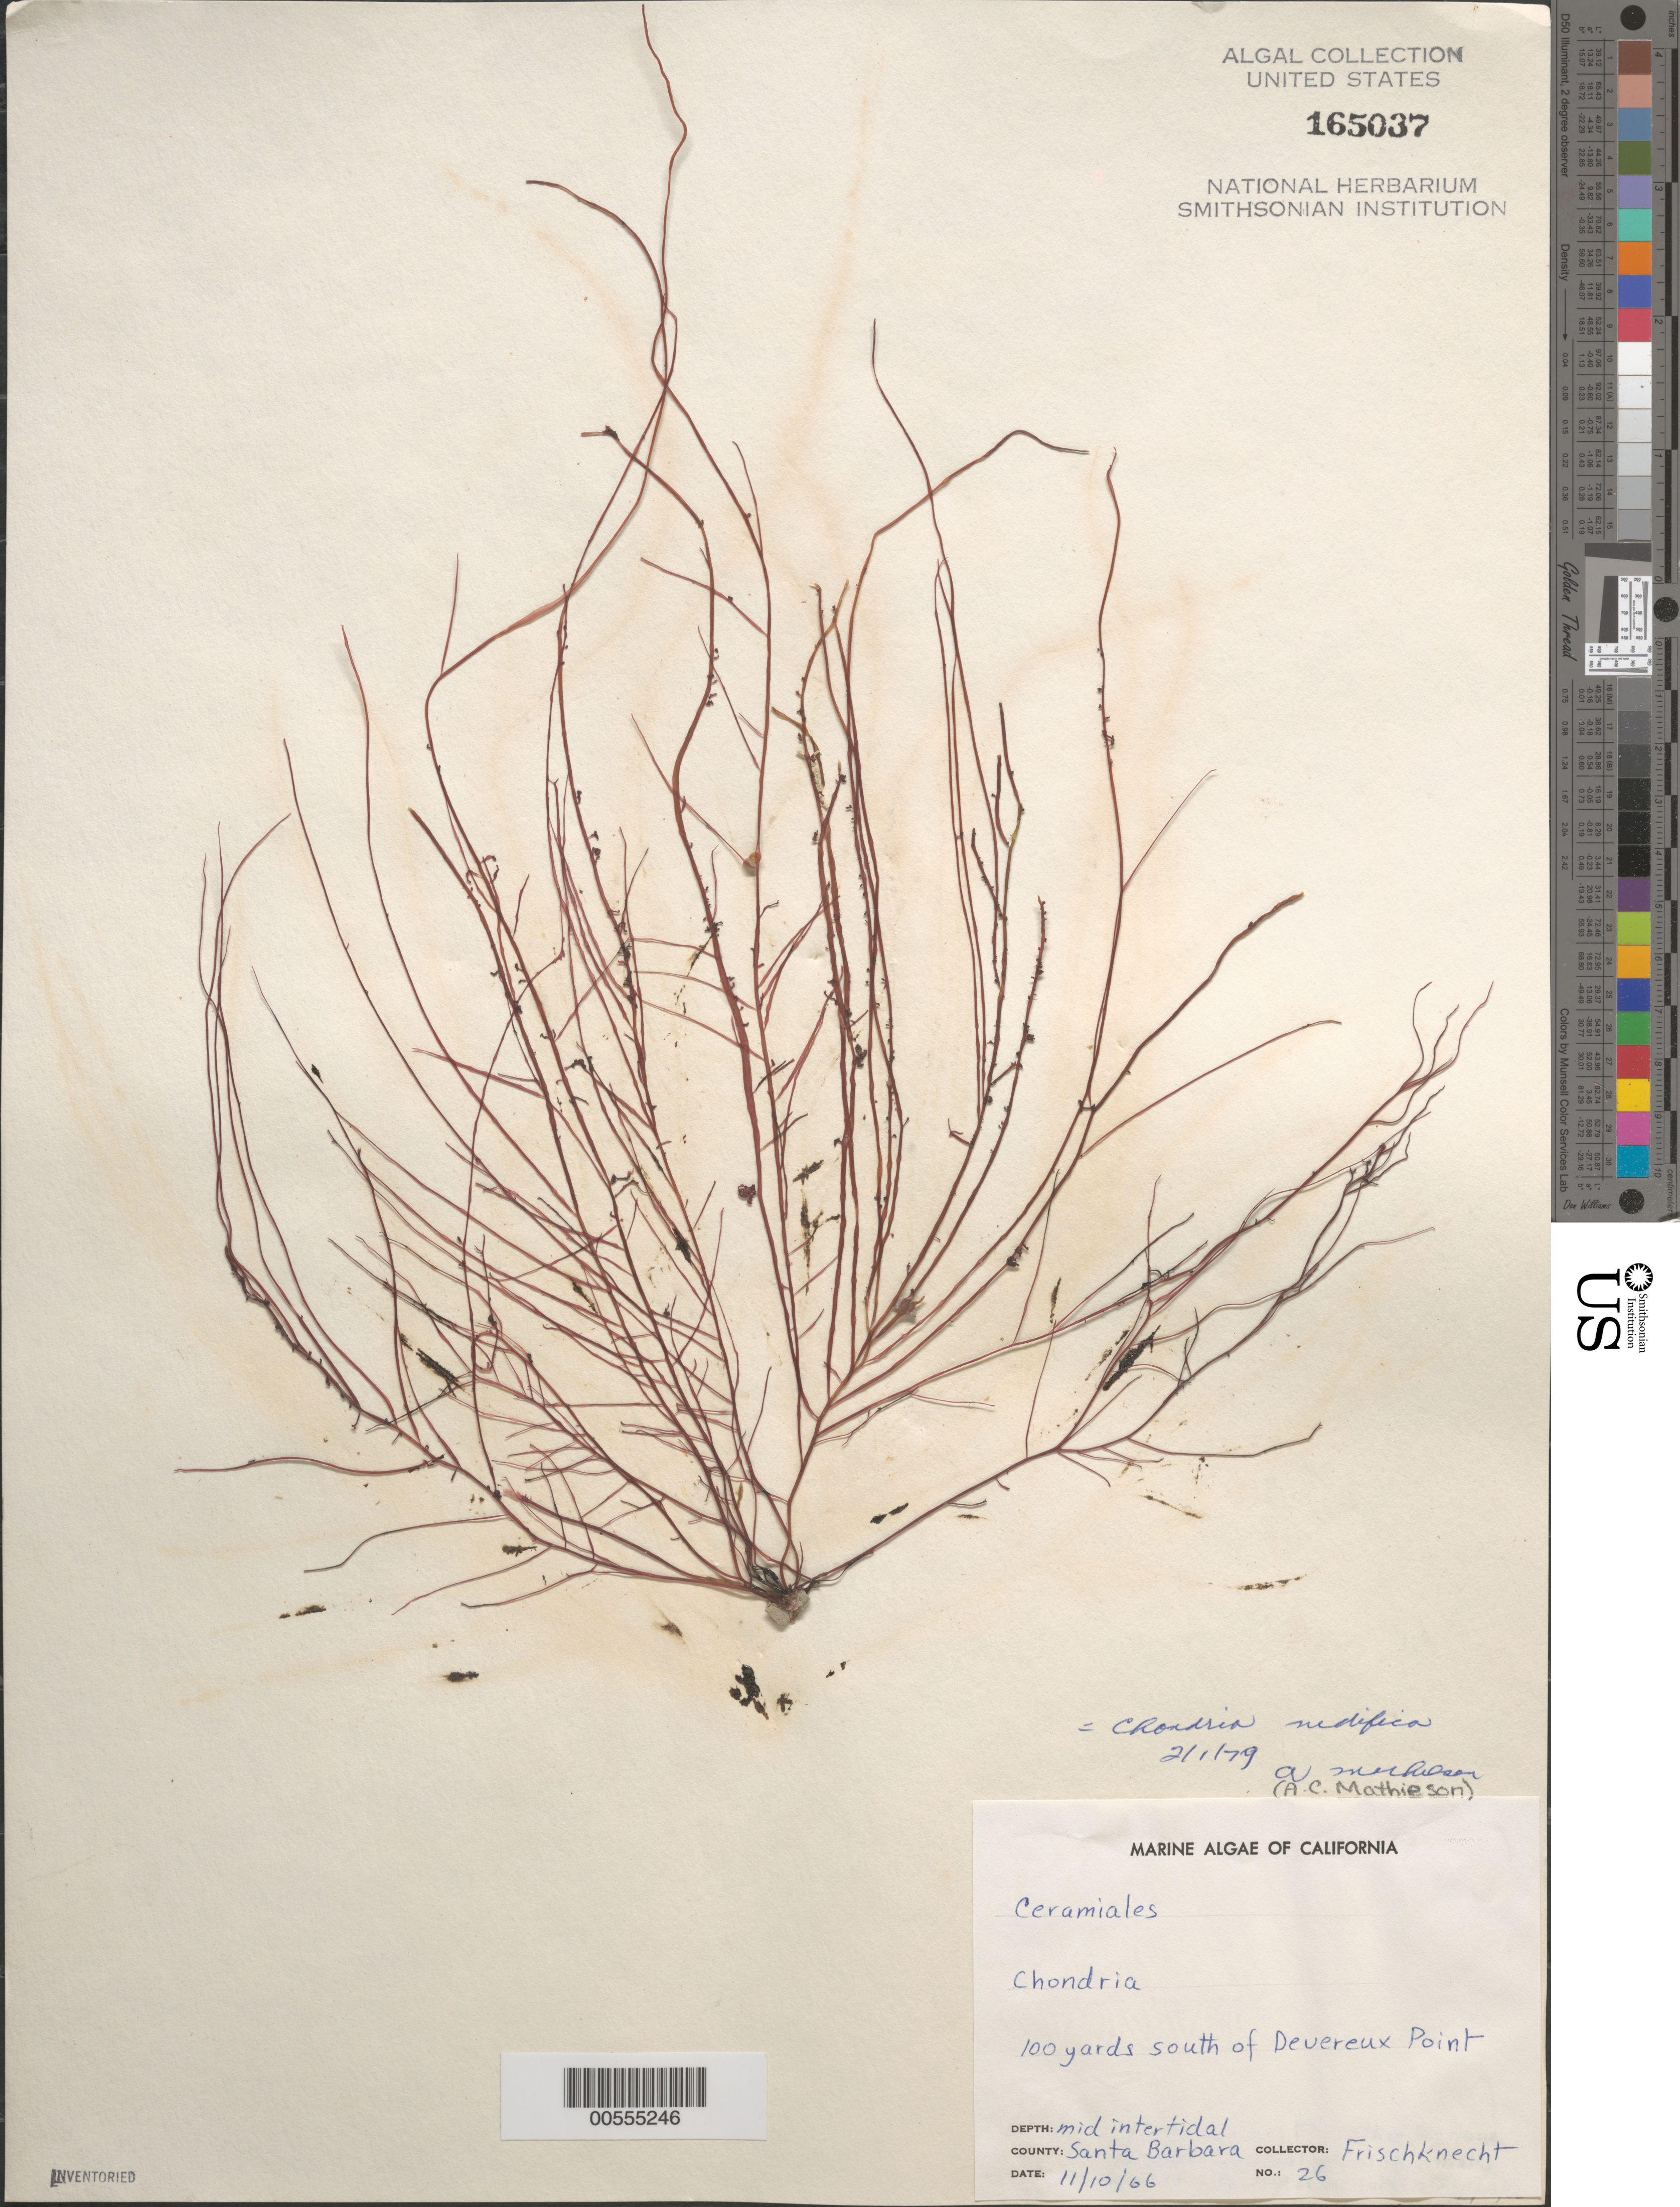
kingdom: Plantae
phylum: Rhodophyta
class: Florideophyceae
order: Ceramiales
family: Rhodomelaceae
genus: Neochondria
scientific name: Neochondria nidifica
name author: (Harvey) Sutti et al.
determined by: Algae name updating Project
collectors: -. Frischknecht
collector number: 26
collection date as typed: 10 Nov 1966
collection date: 1966-11-10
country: United States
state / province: California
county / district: Santa Barbara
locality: South of Devereaux Point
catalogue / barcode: US 165037